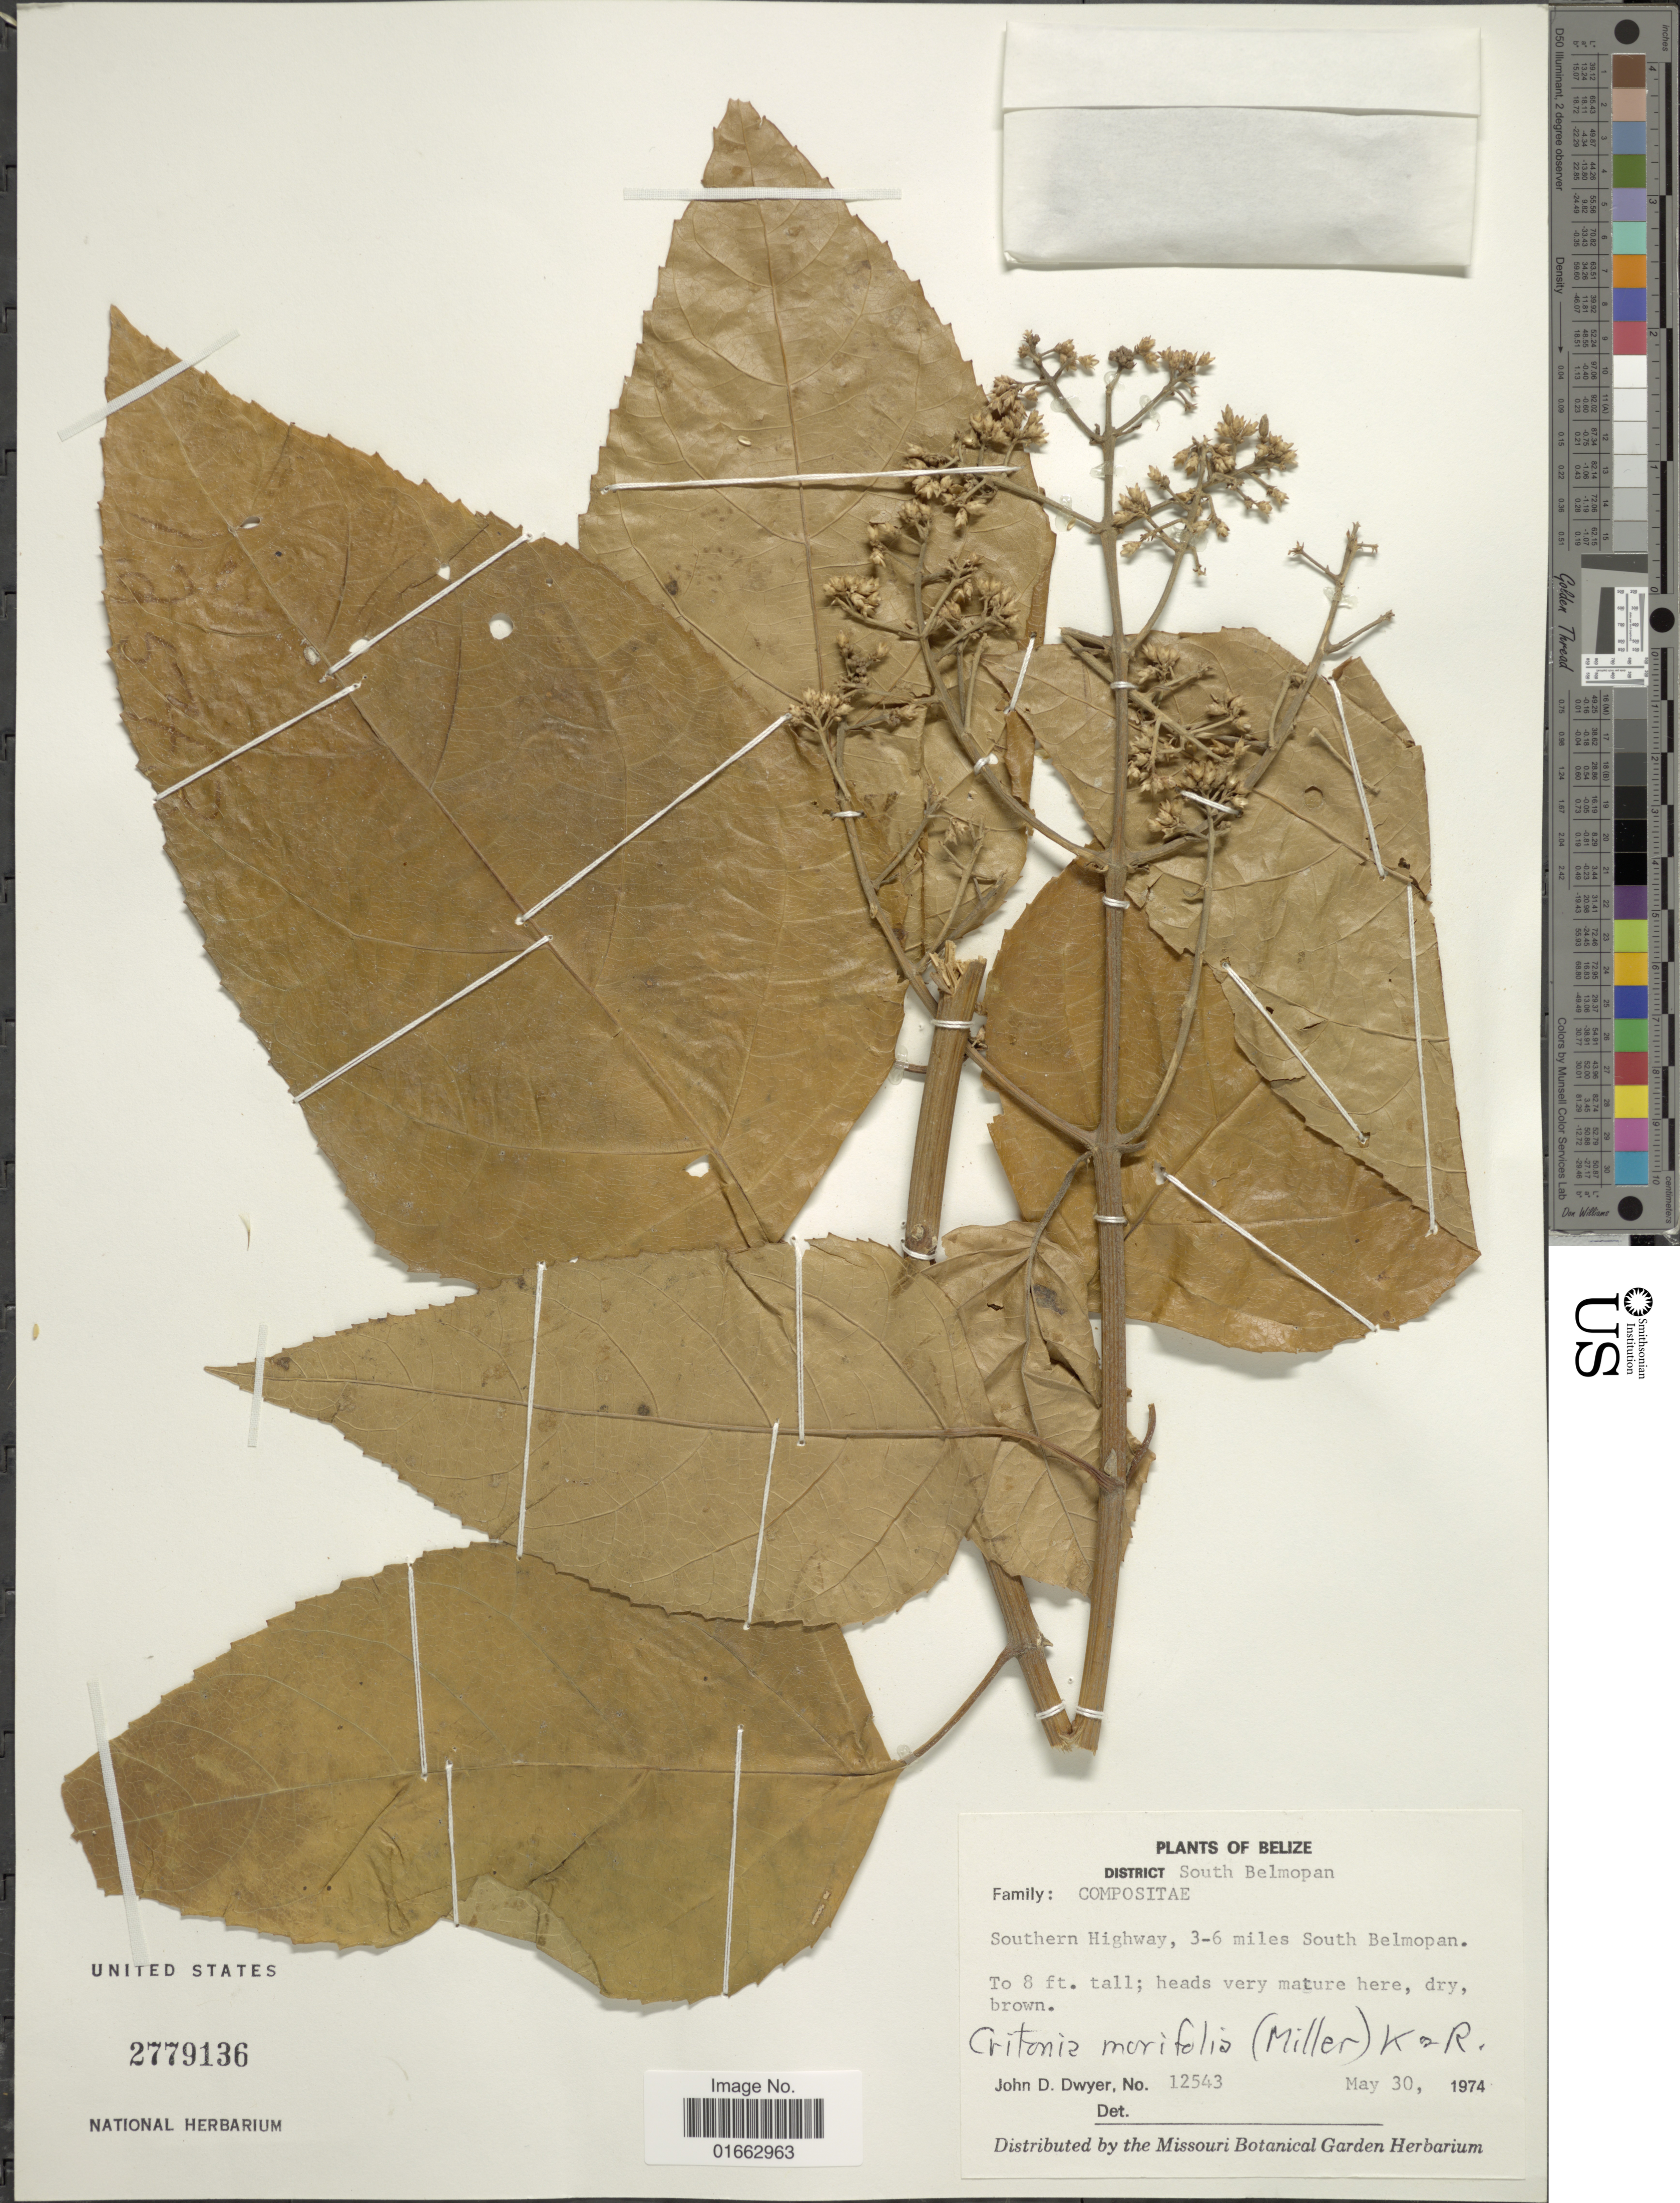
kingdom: Plantae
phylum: Tracheophyta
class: Magnoliopsida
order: Asterales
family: Asteraceae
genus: Critonia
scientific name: Critonia morifolia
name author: (Mill.) R.M. King & H. Rob.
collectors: J. D. Dwyer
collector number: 12543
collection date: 1974-05-30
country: Belize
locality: District South Belmopan, Southern Highway 3-6 miles South Belmopan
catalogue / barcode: US 2779136